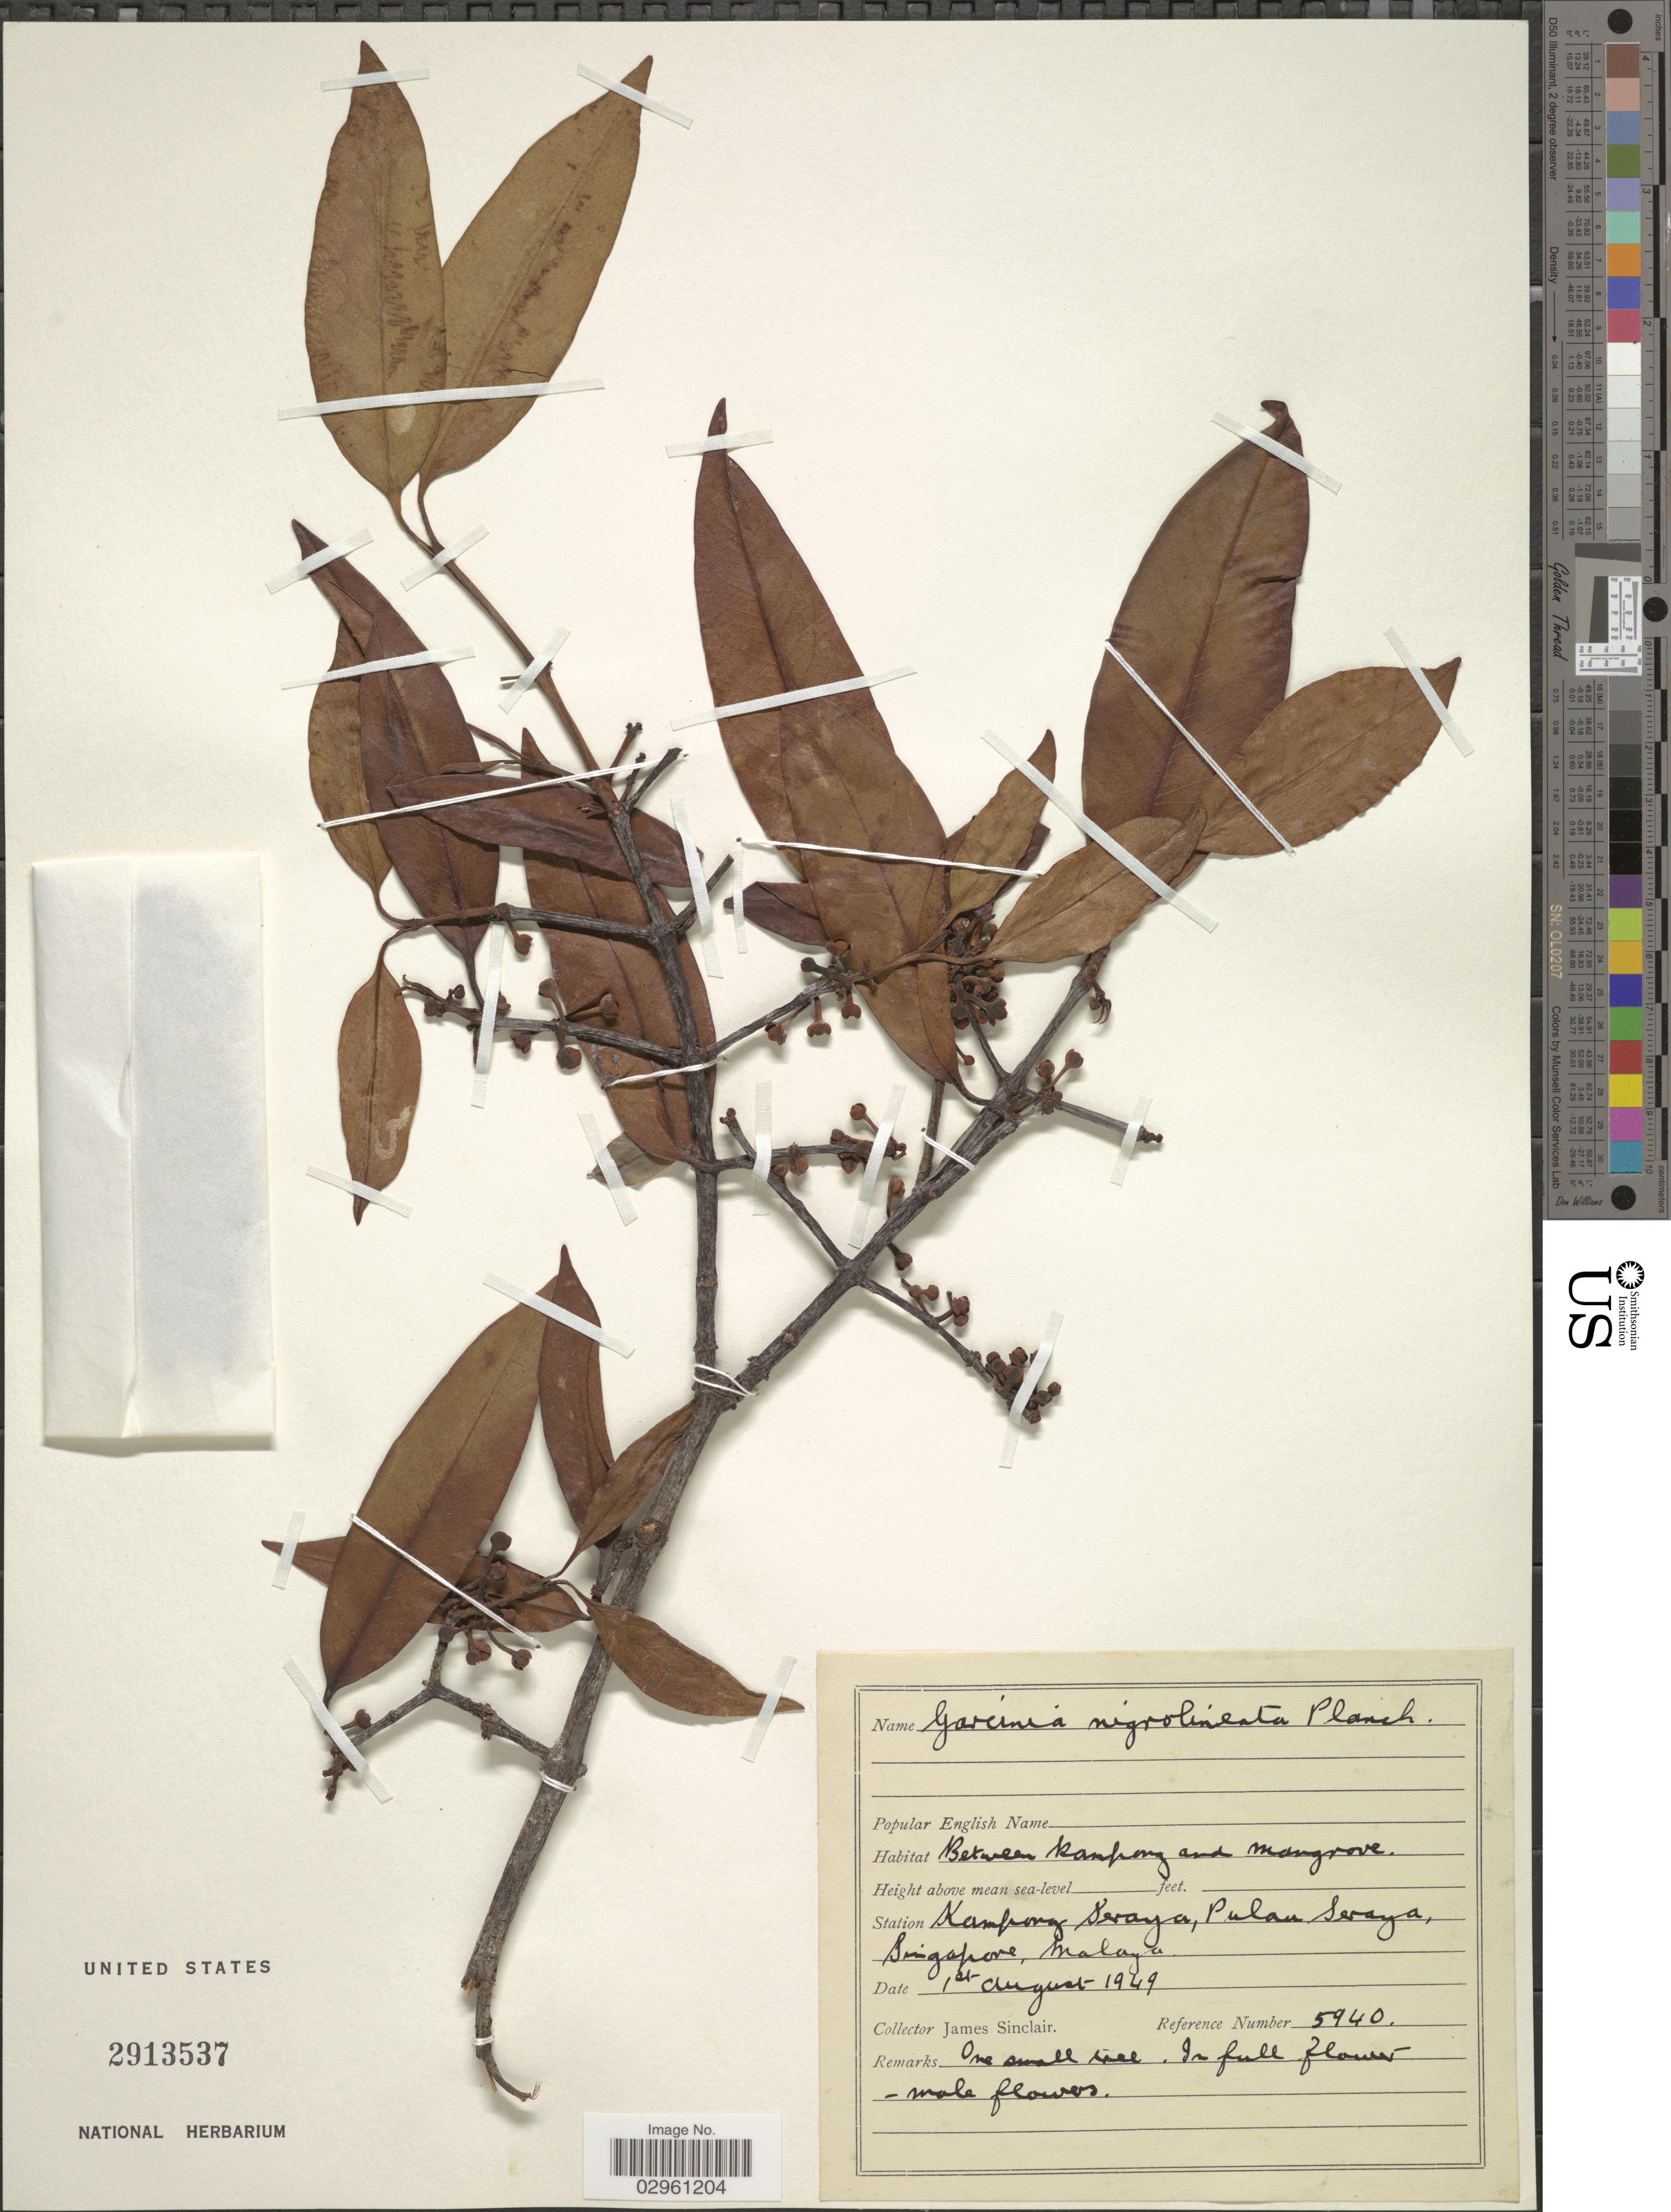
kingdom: Plantae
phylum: Tracheophyta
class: Magnoliopsida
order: Malpighiales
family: Clusiaceae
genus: Garcinia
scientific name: Garcinia nigrolineata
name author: Planch. ex T. Anderson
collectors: J. Sinclair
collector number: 5940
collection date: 1949-08-01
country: Singapore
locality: Kampong Seraya, Pulau Seraya, Malaya.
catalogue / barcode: US 2913537